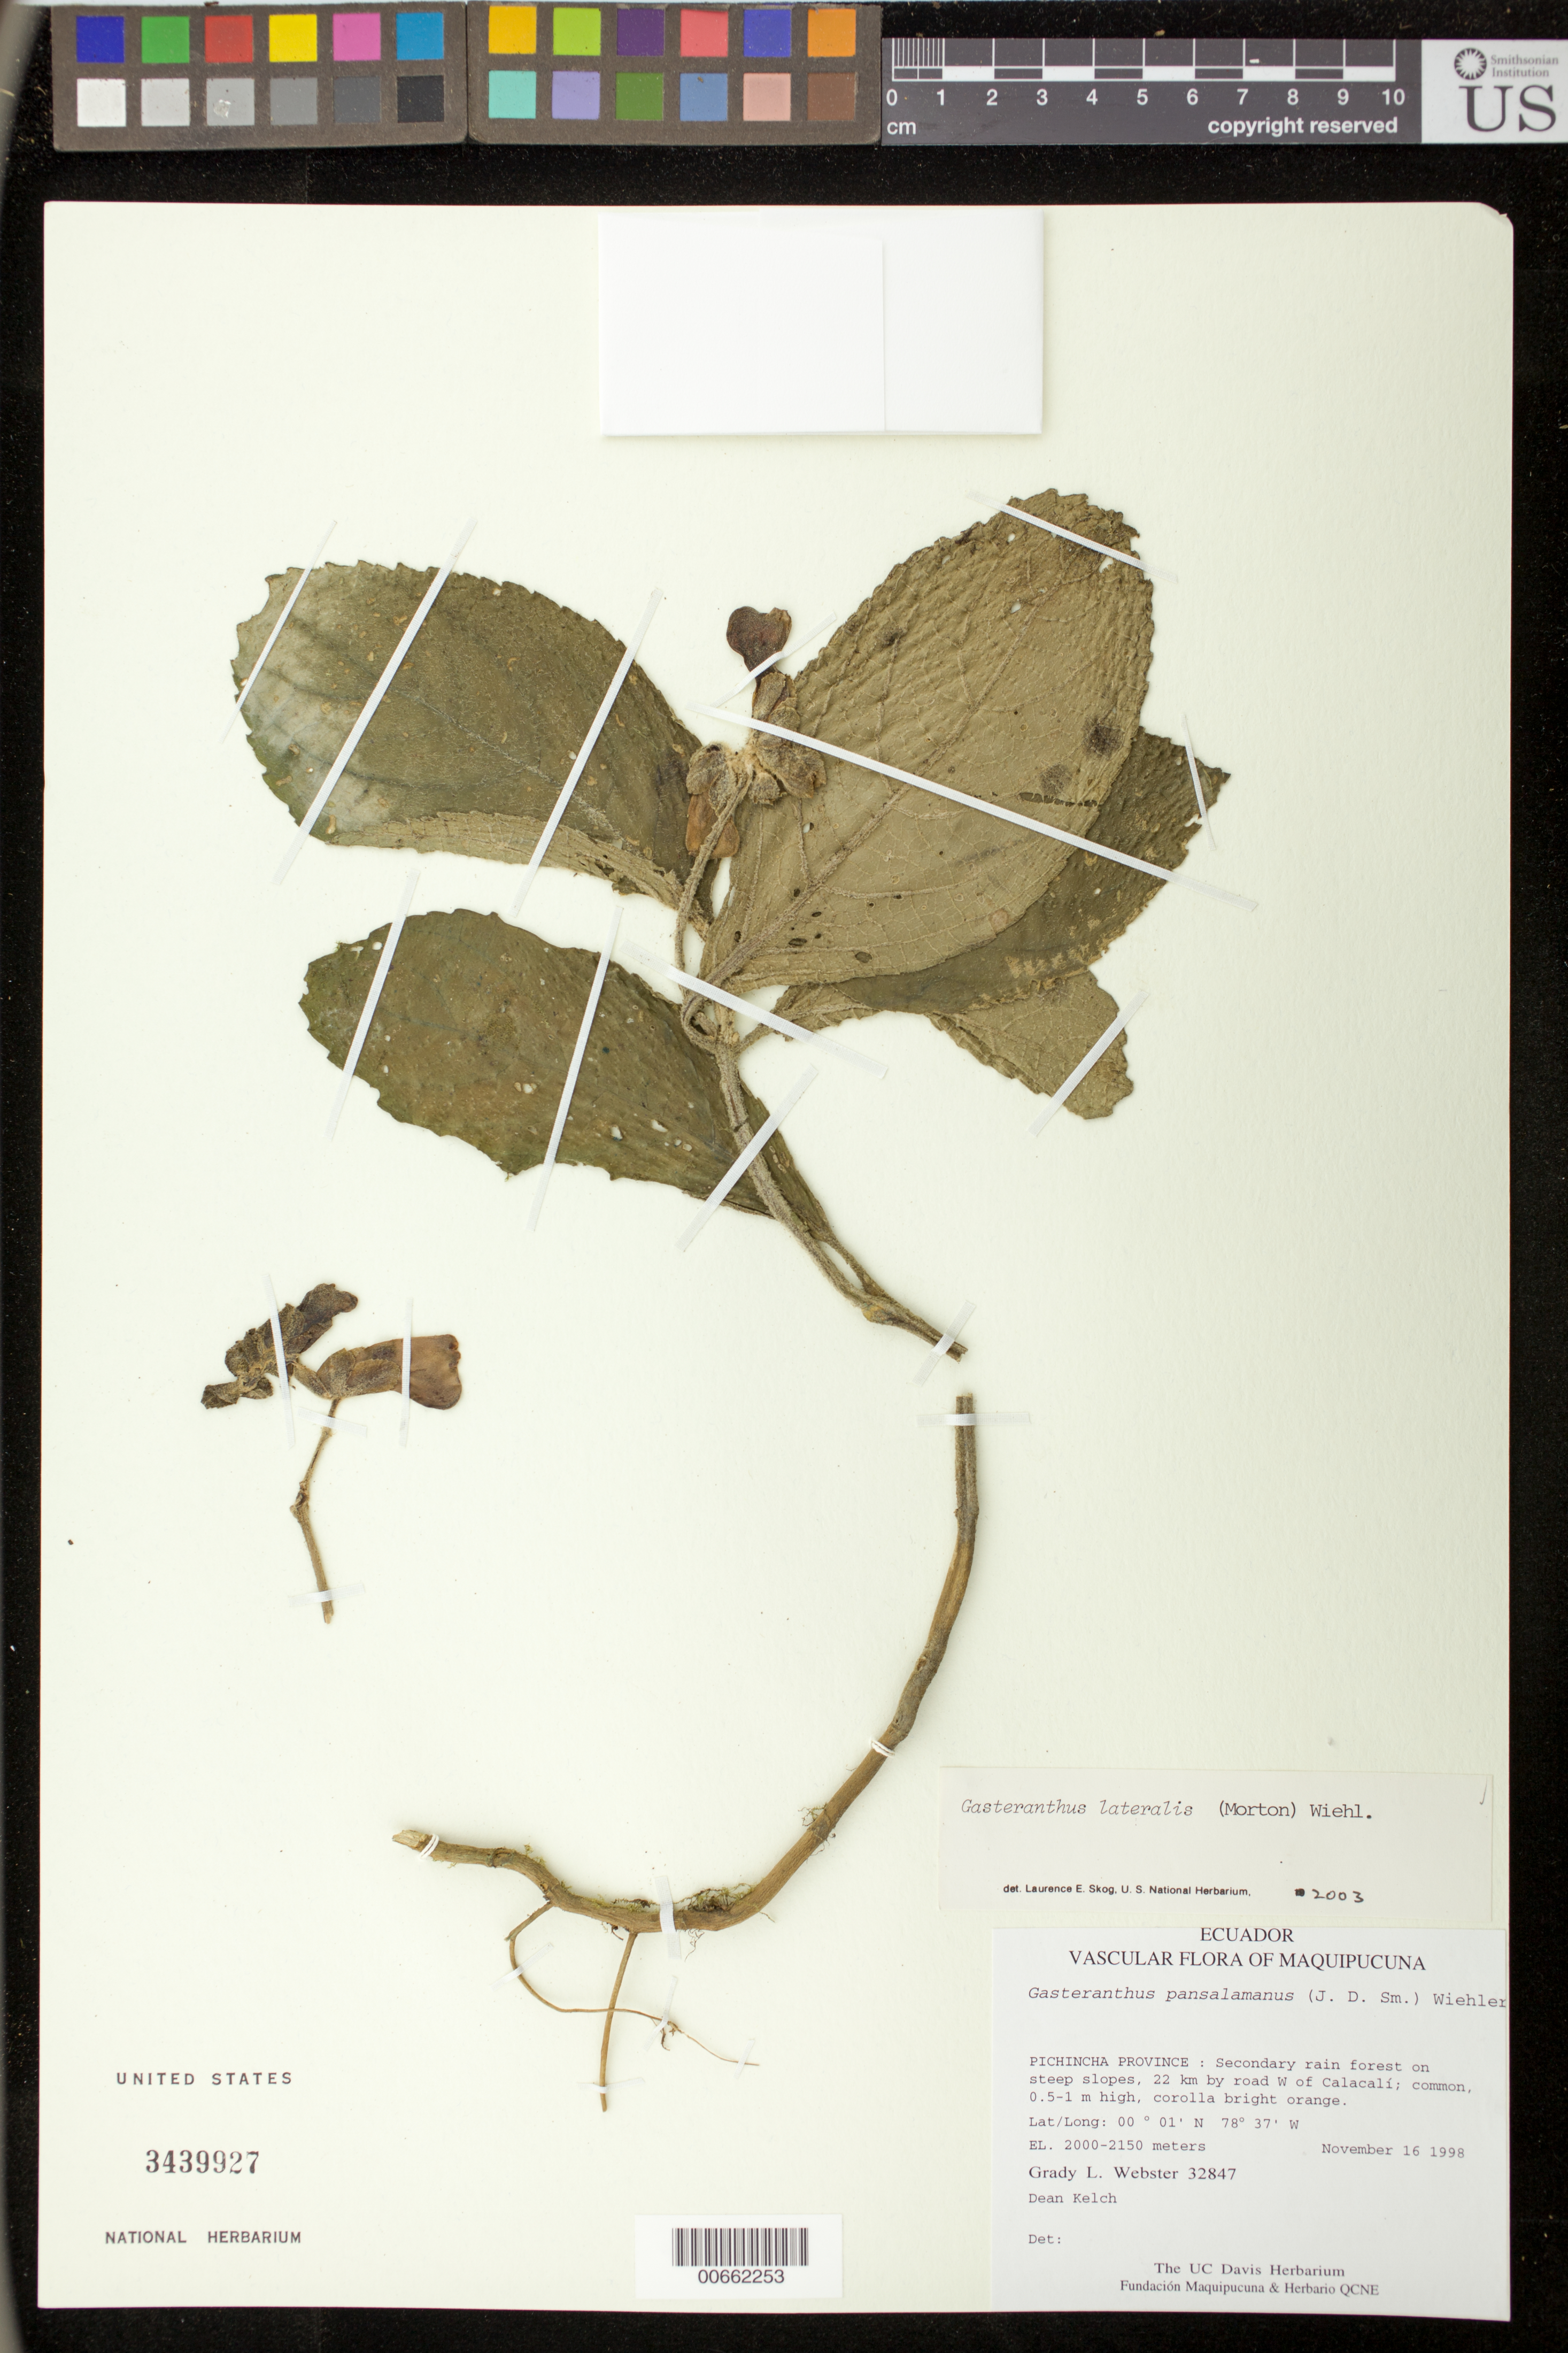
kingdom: Plantae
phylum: Tracheophyta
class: Magnoliopsida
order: Lamiales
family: Gesneriaceae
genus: Gasteranthus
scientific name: Gasteranthus lateralis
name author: (C.V. Morton) Wiehler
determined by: Skog, Laurence E.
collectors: G. L. Webster & D. Kelch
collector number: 32847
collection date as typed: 16 Nov 1998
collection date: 1998-11-16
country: Ecuador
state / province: Pichincha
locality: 22 km by road W of Calacalí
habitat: Secondary rain forest on steep slopes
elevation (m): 2000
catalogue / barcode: US 3439927